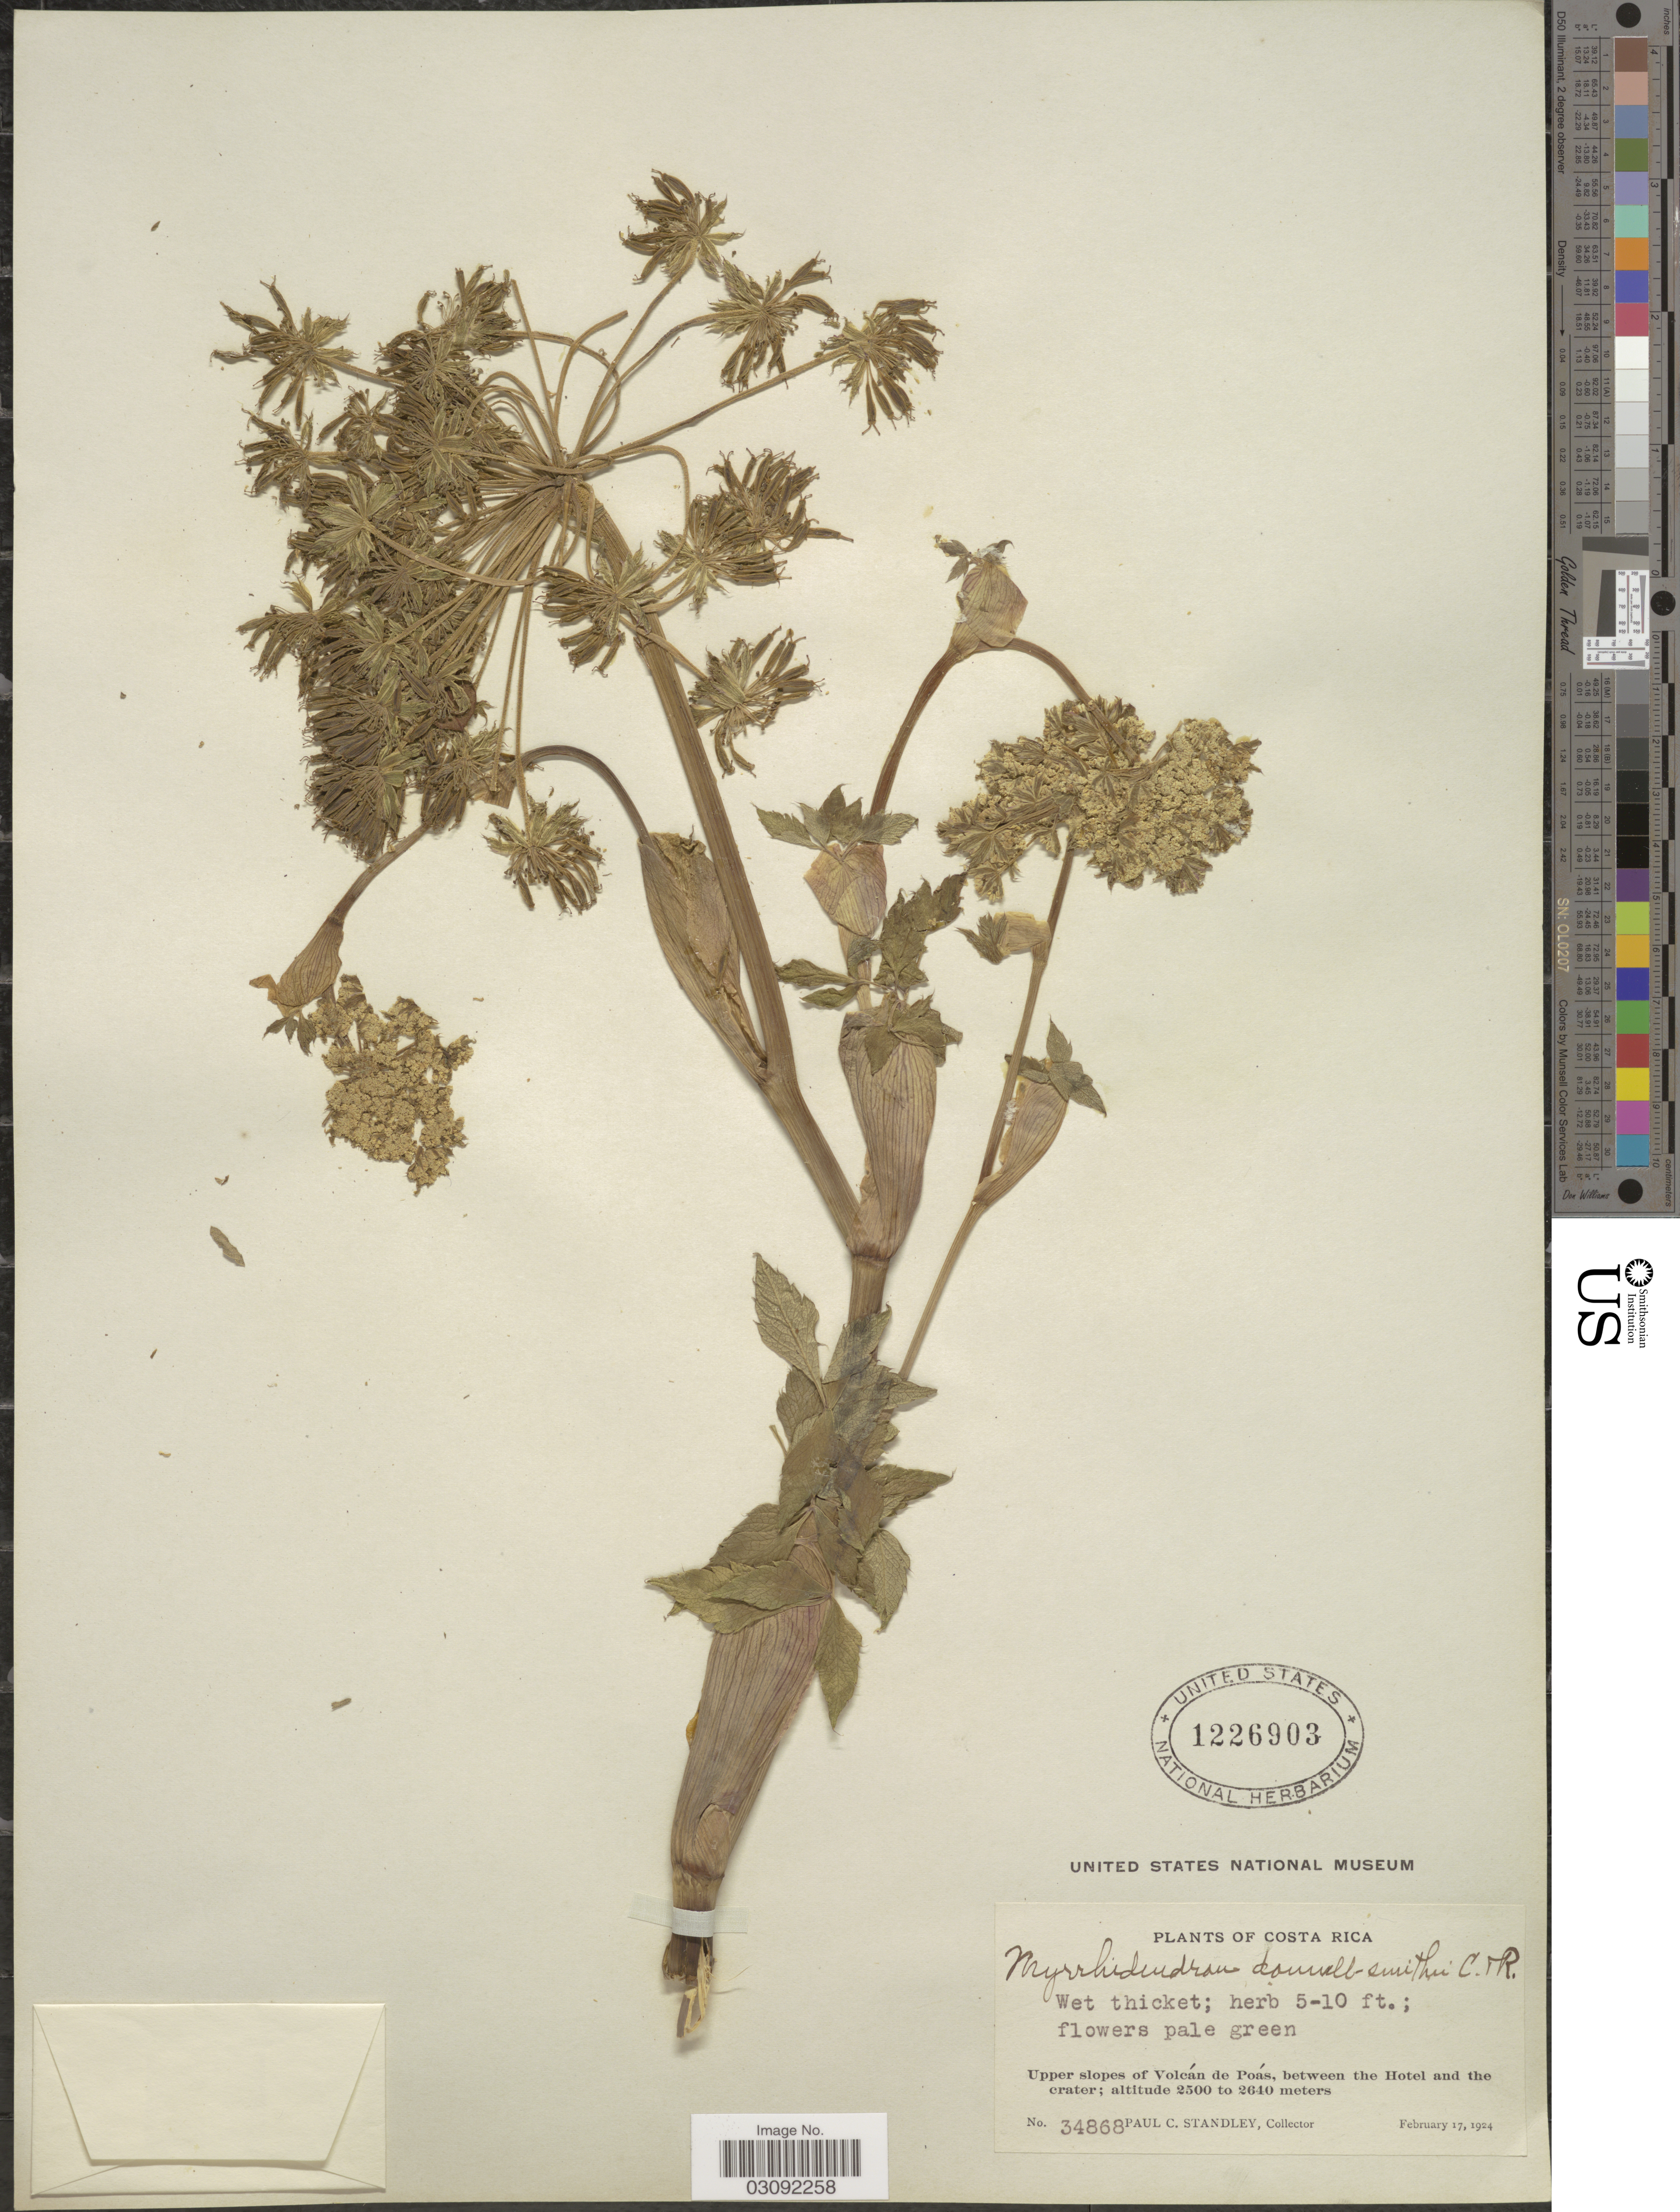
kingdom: Plantae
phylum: Tracheophyta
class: Magnoliopsida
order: Apiales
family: Apiaceae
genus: Myrrhidendron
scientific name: Myrrhidendron donnellsmithii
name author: J.M. Coult. & Rose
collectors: P. C. Standley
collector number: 34868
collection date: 1924-02-17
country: Costa Rica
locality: Upper slopes of Volcán de Poás, between the Hotel and the crater.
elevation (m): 2500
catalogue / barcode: US 1226903